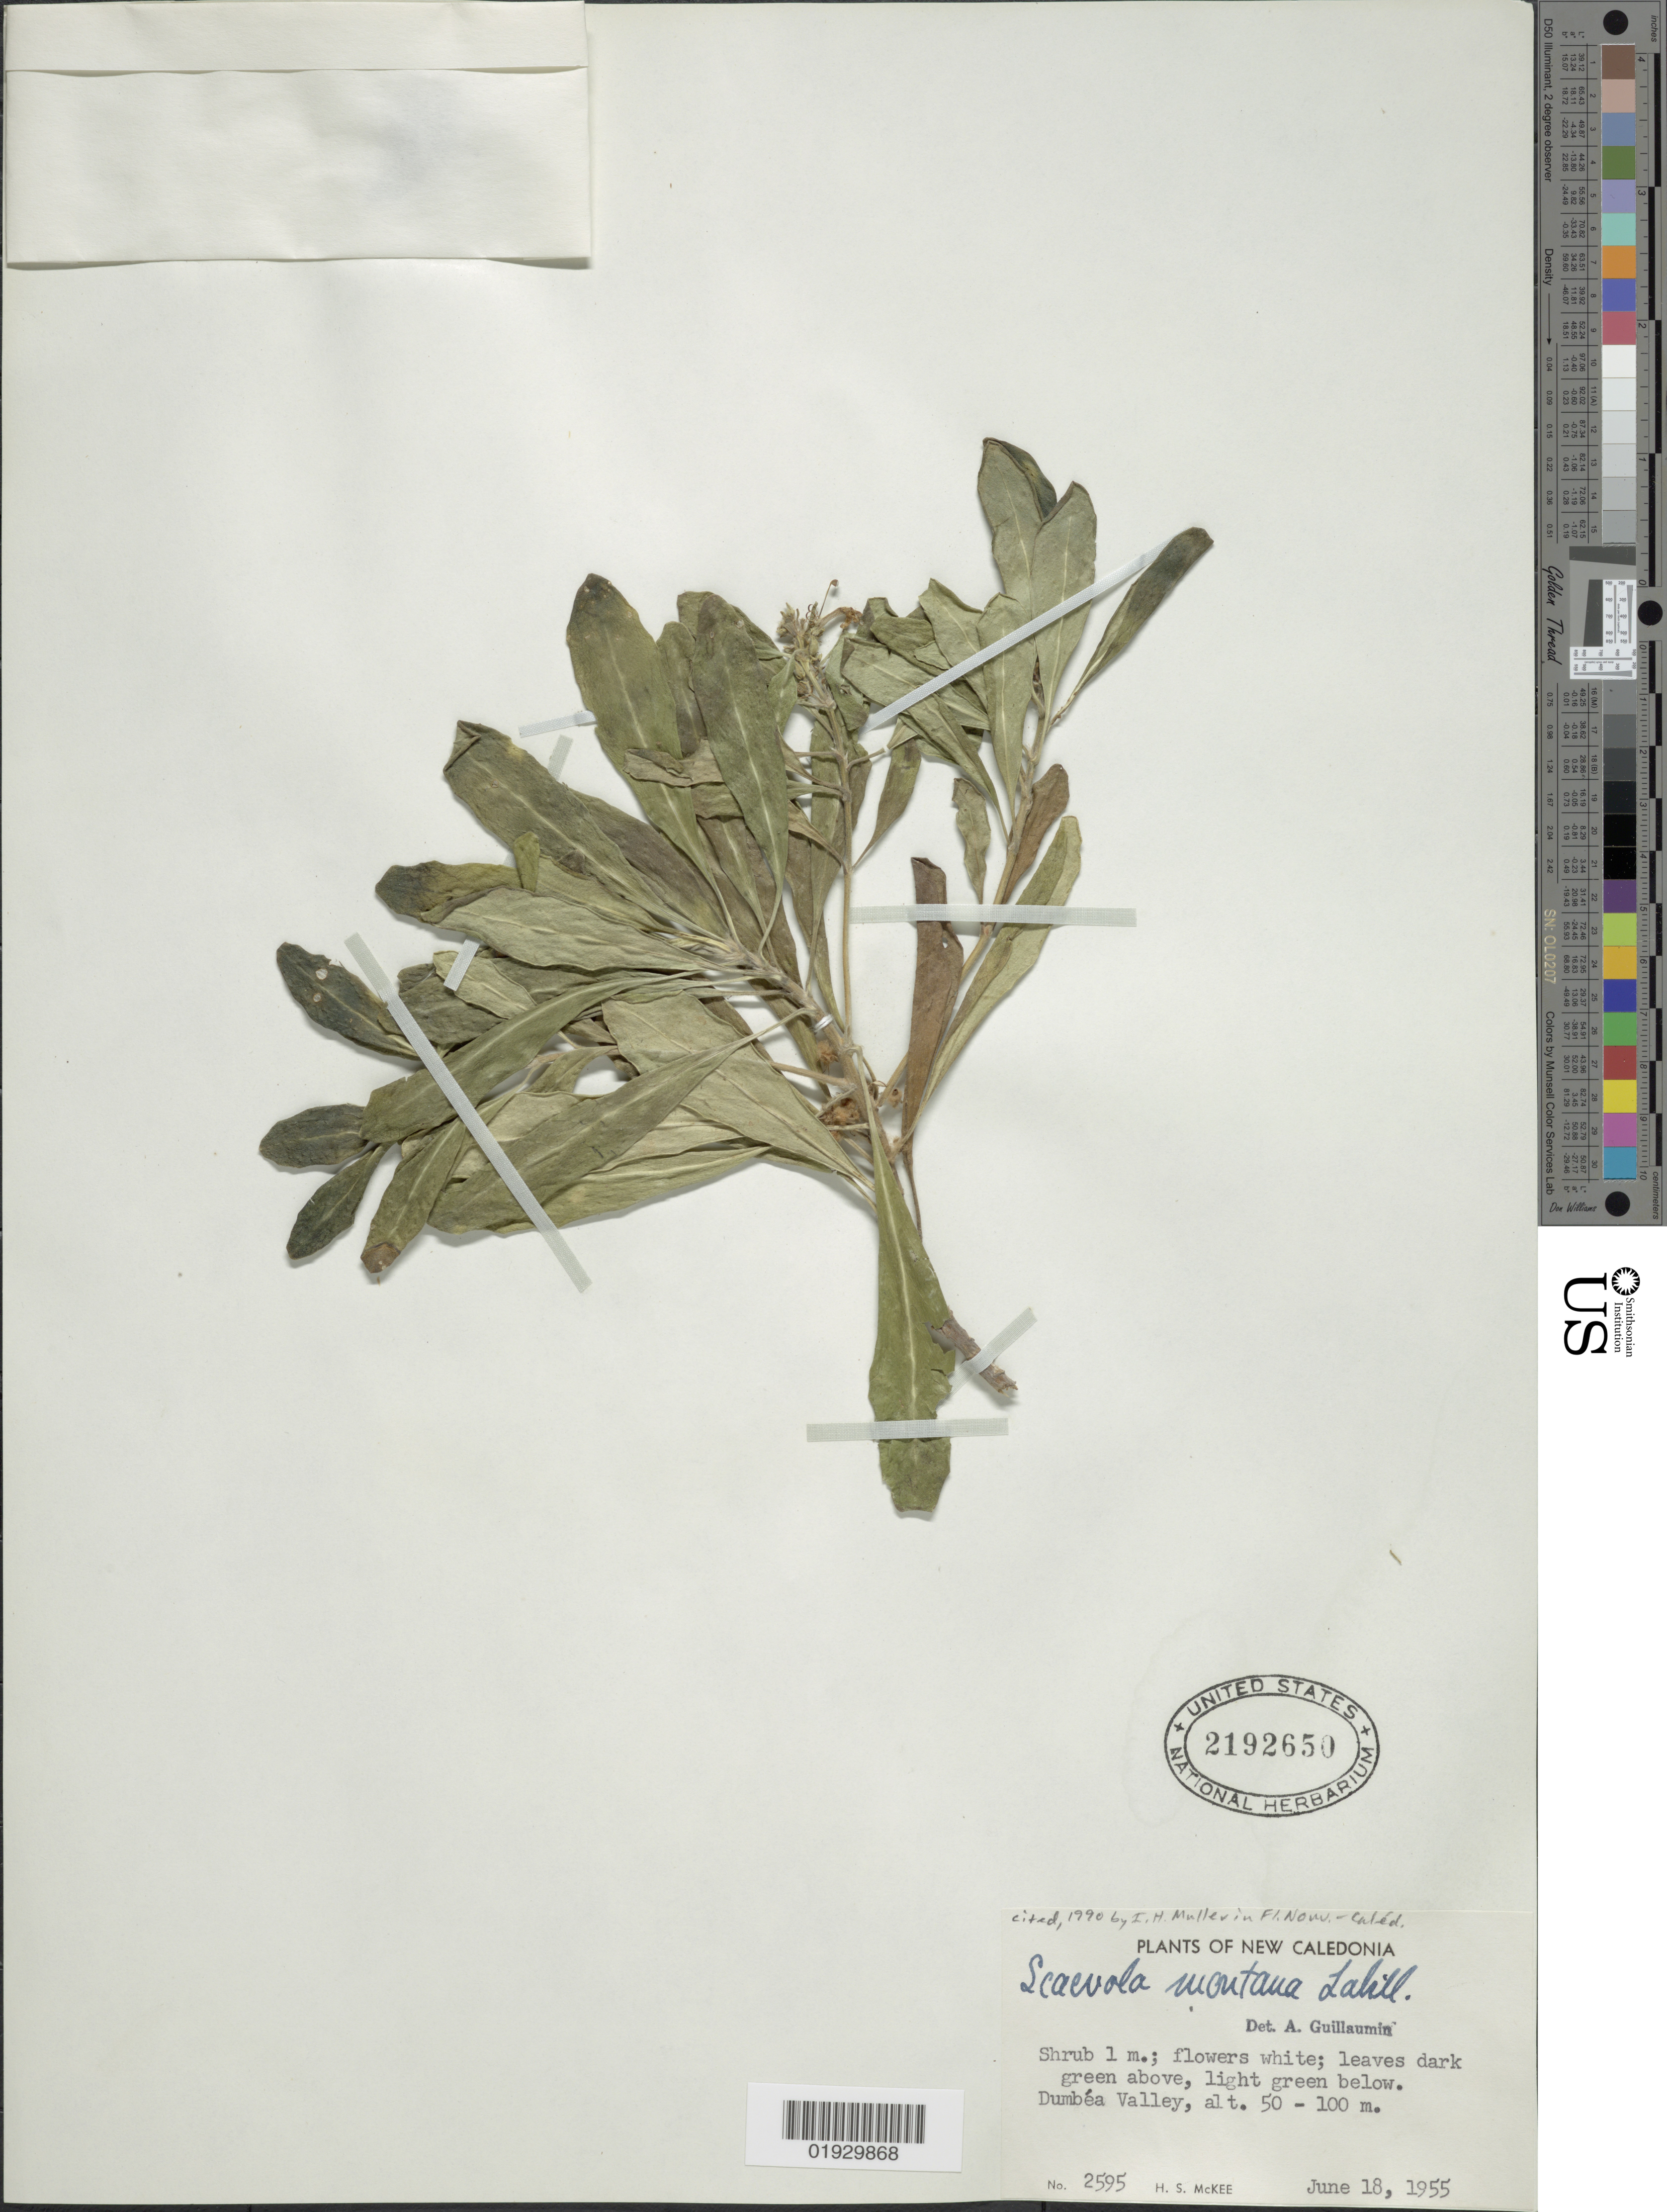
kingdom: Plantae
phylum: Tracheophyta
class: Magnoliopsida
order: Asterales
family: Goodeniaceae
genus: Scaevola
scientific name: Scaevola montana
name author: Labill.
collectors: H. S. McKee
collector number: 2595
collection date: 1955-06-18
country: New Caledonia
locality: Dumbéa Valley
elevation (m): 50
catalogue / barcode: US 2192650